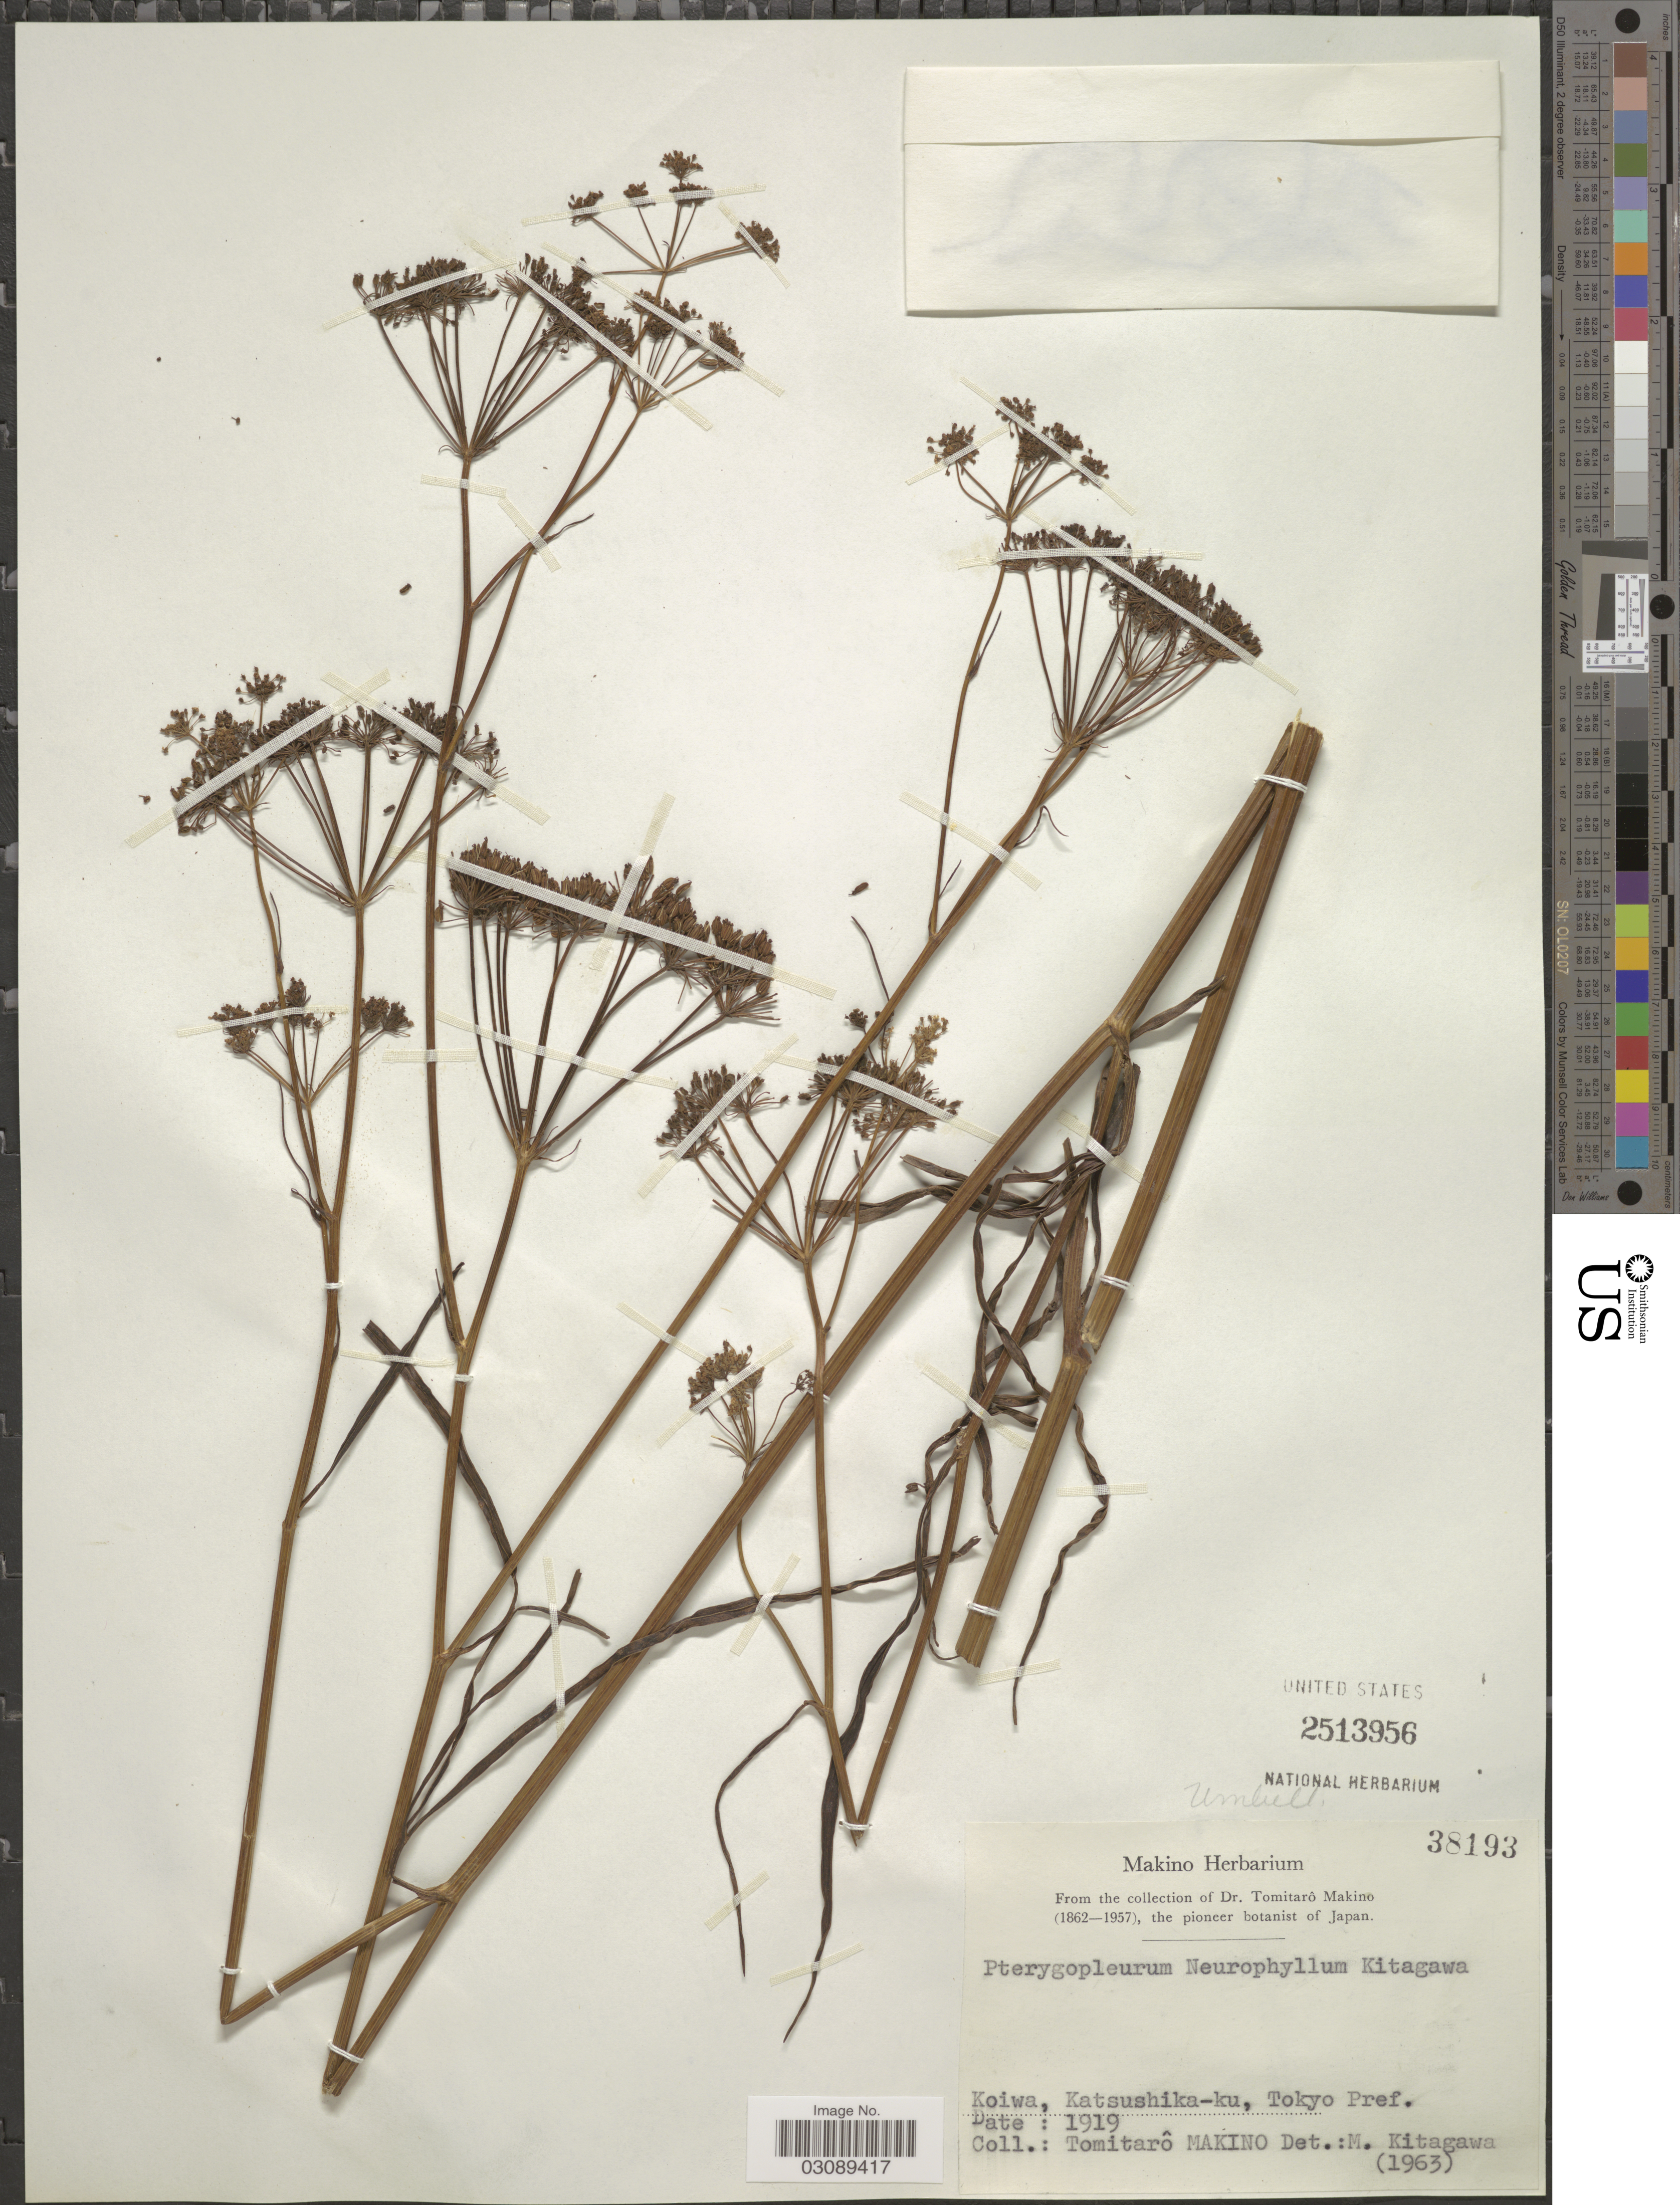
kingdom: Plantae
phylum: Tracheophyta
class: Magnoliopsida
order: Apiales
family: Apiaceae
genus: Pterygopleurum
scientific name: Pterygopleurum neurophyllum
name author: (Maxim.) Kitag.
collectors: T. Makino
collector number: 38193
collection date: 1919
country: Japan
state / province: Tokyo, Federal City of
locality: Koiwa, Katsushika-ku.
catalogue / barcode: US 2513956